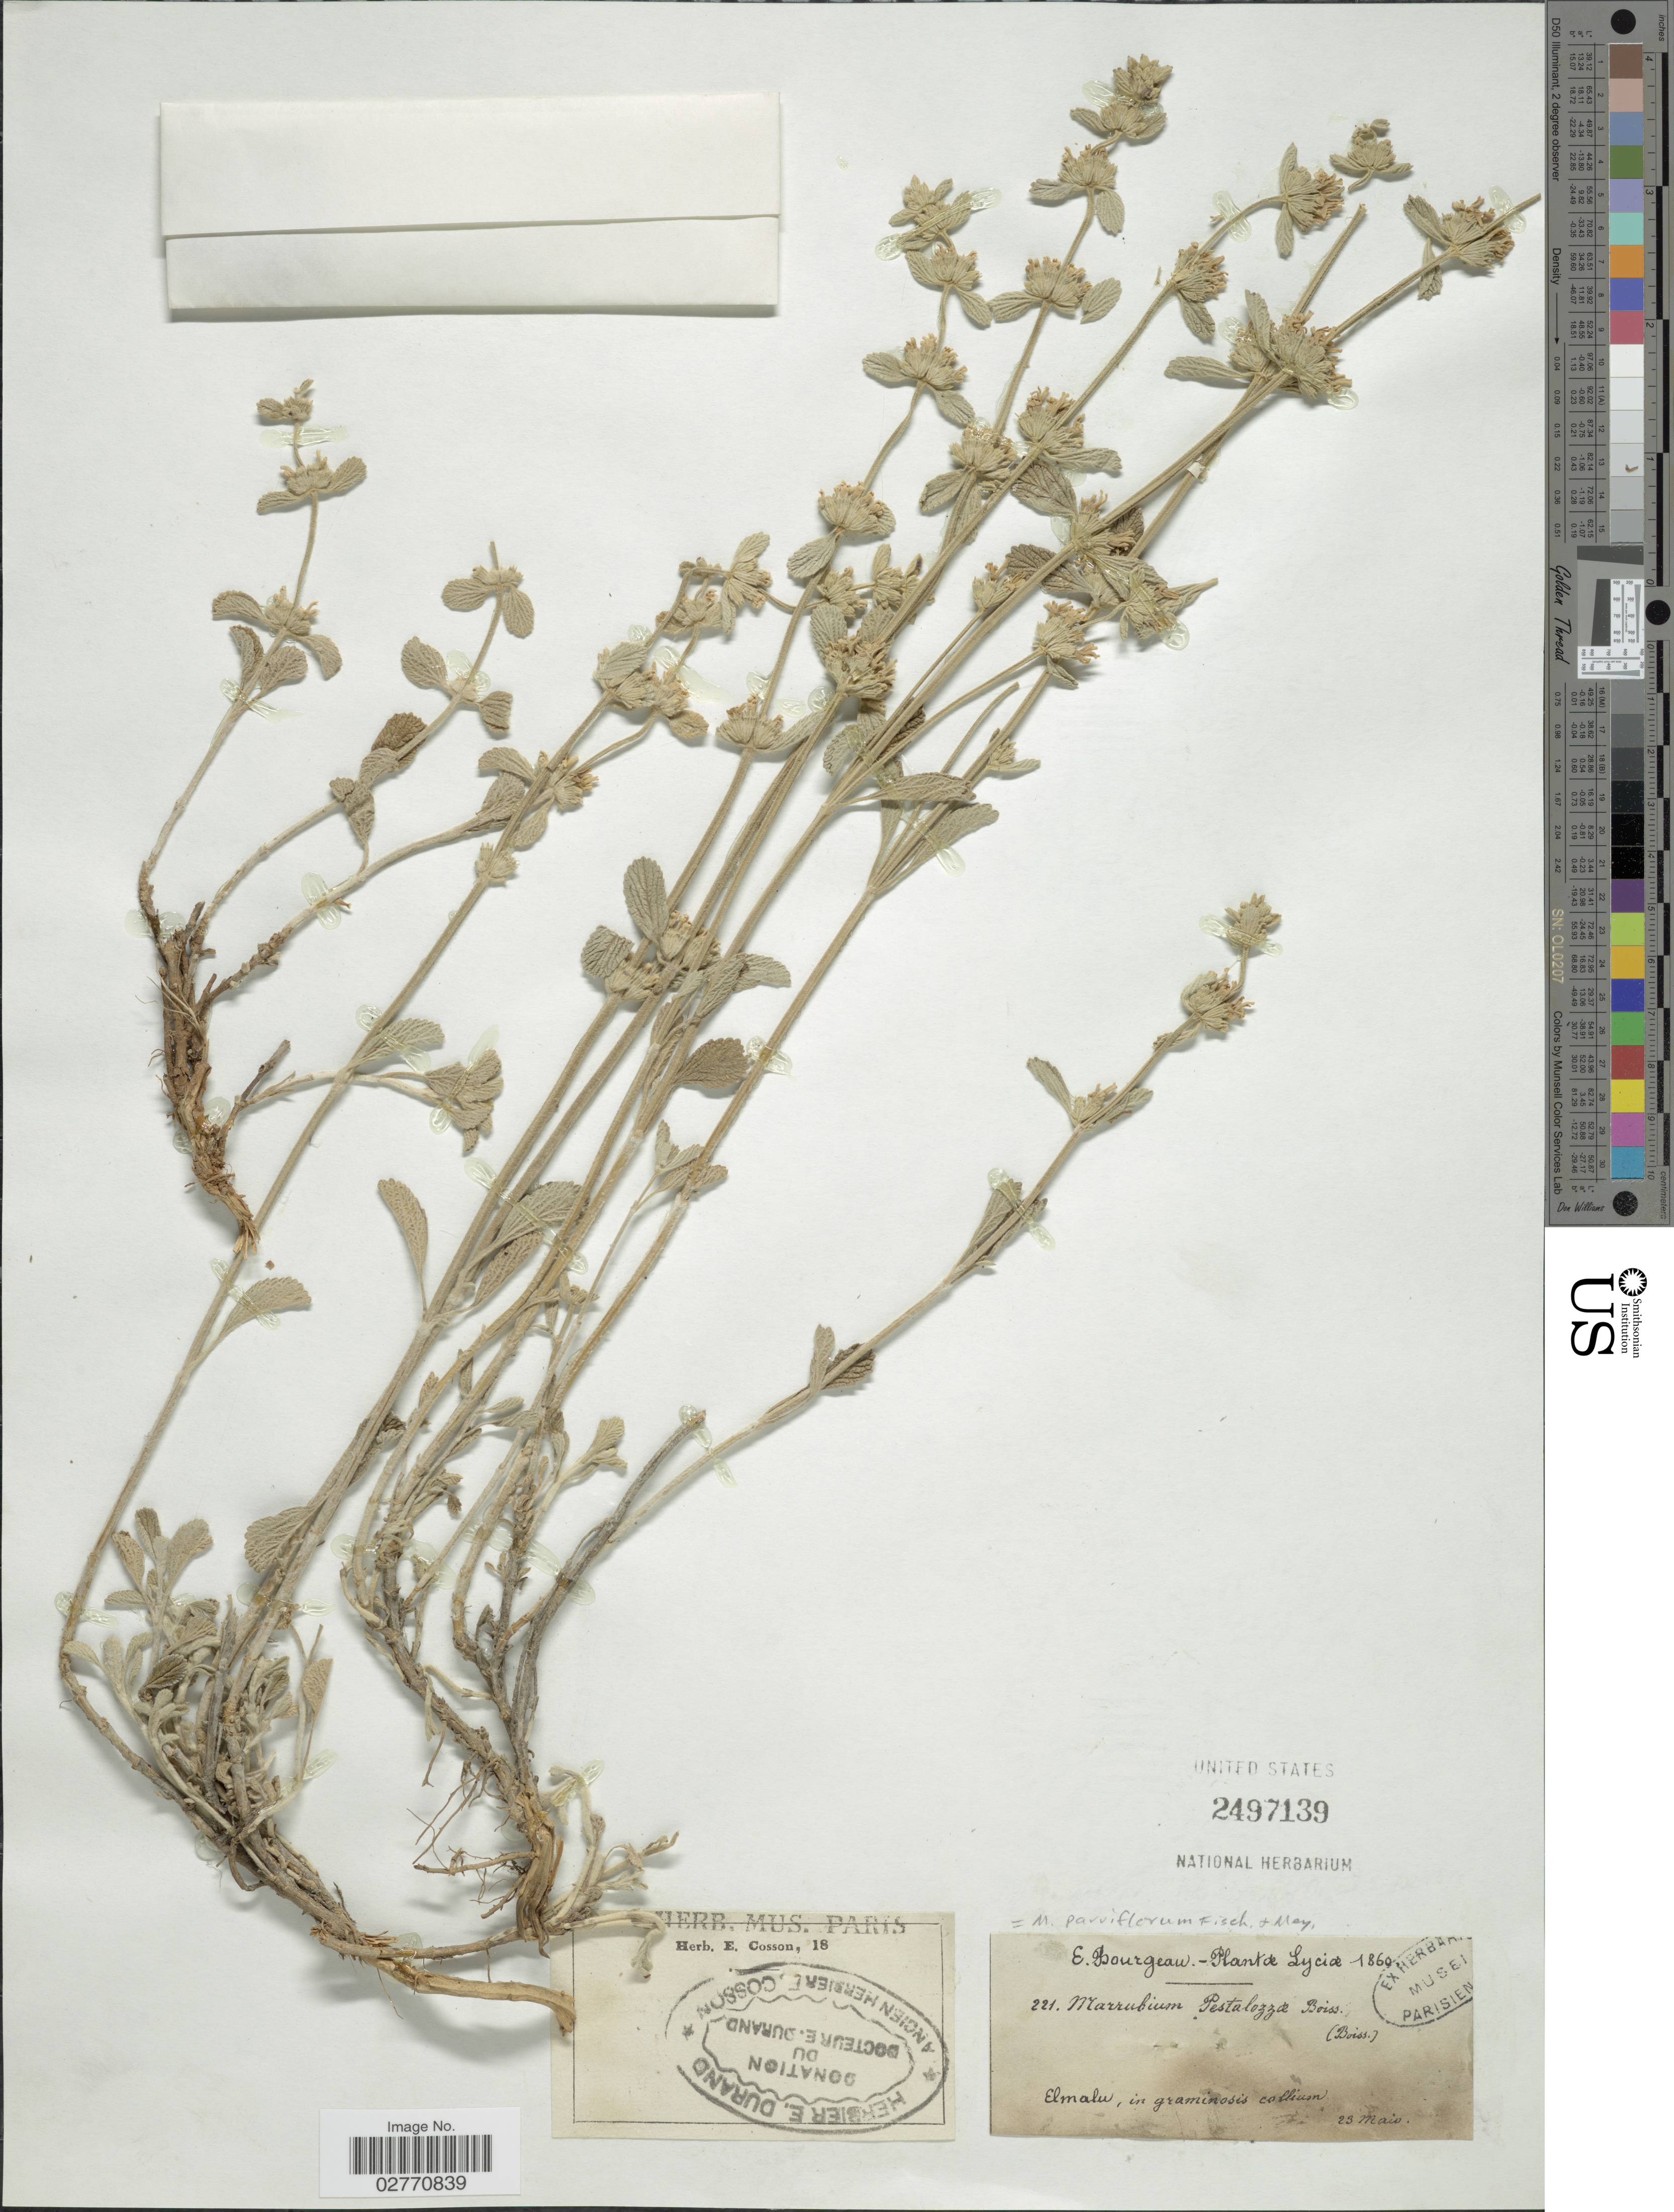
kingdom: Plantae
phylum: Tracheophyta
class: Magnoliopsida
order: Lamiales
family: Lamiaceae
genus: Marrubium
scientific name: Marrubium parviflorum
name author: Fisch. & C.A. Mey.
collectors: E. Bourgeau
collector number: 221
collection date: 1860-05-23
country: Turkey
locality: Elmalu, in graminosis collinon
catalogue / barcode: US 2497139